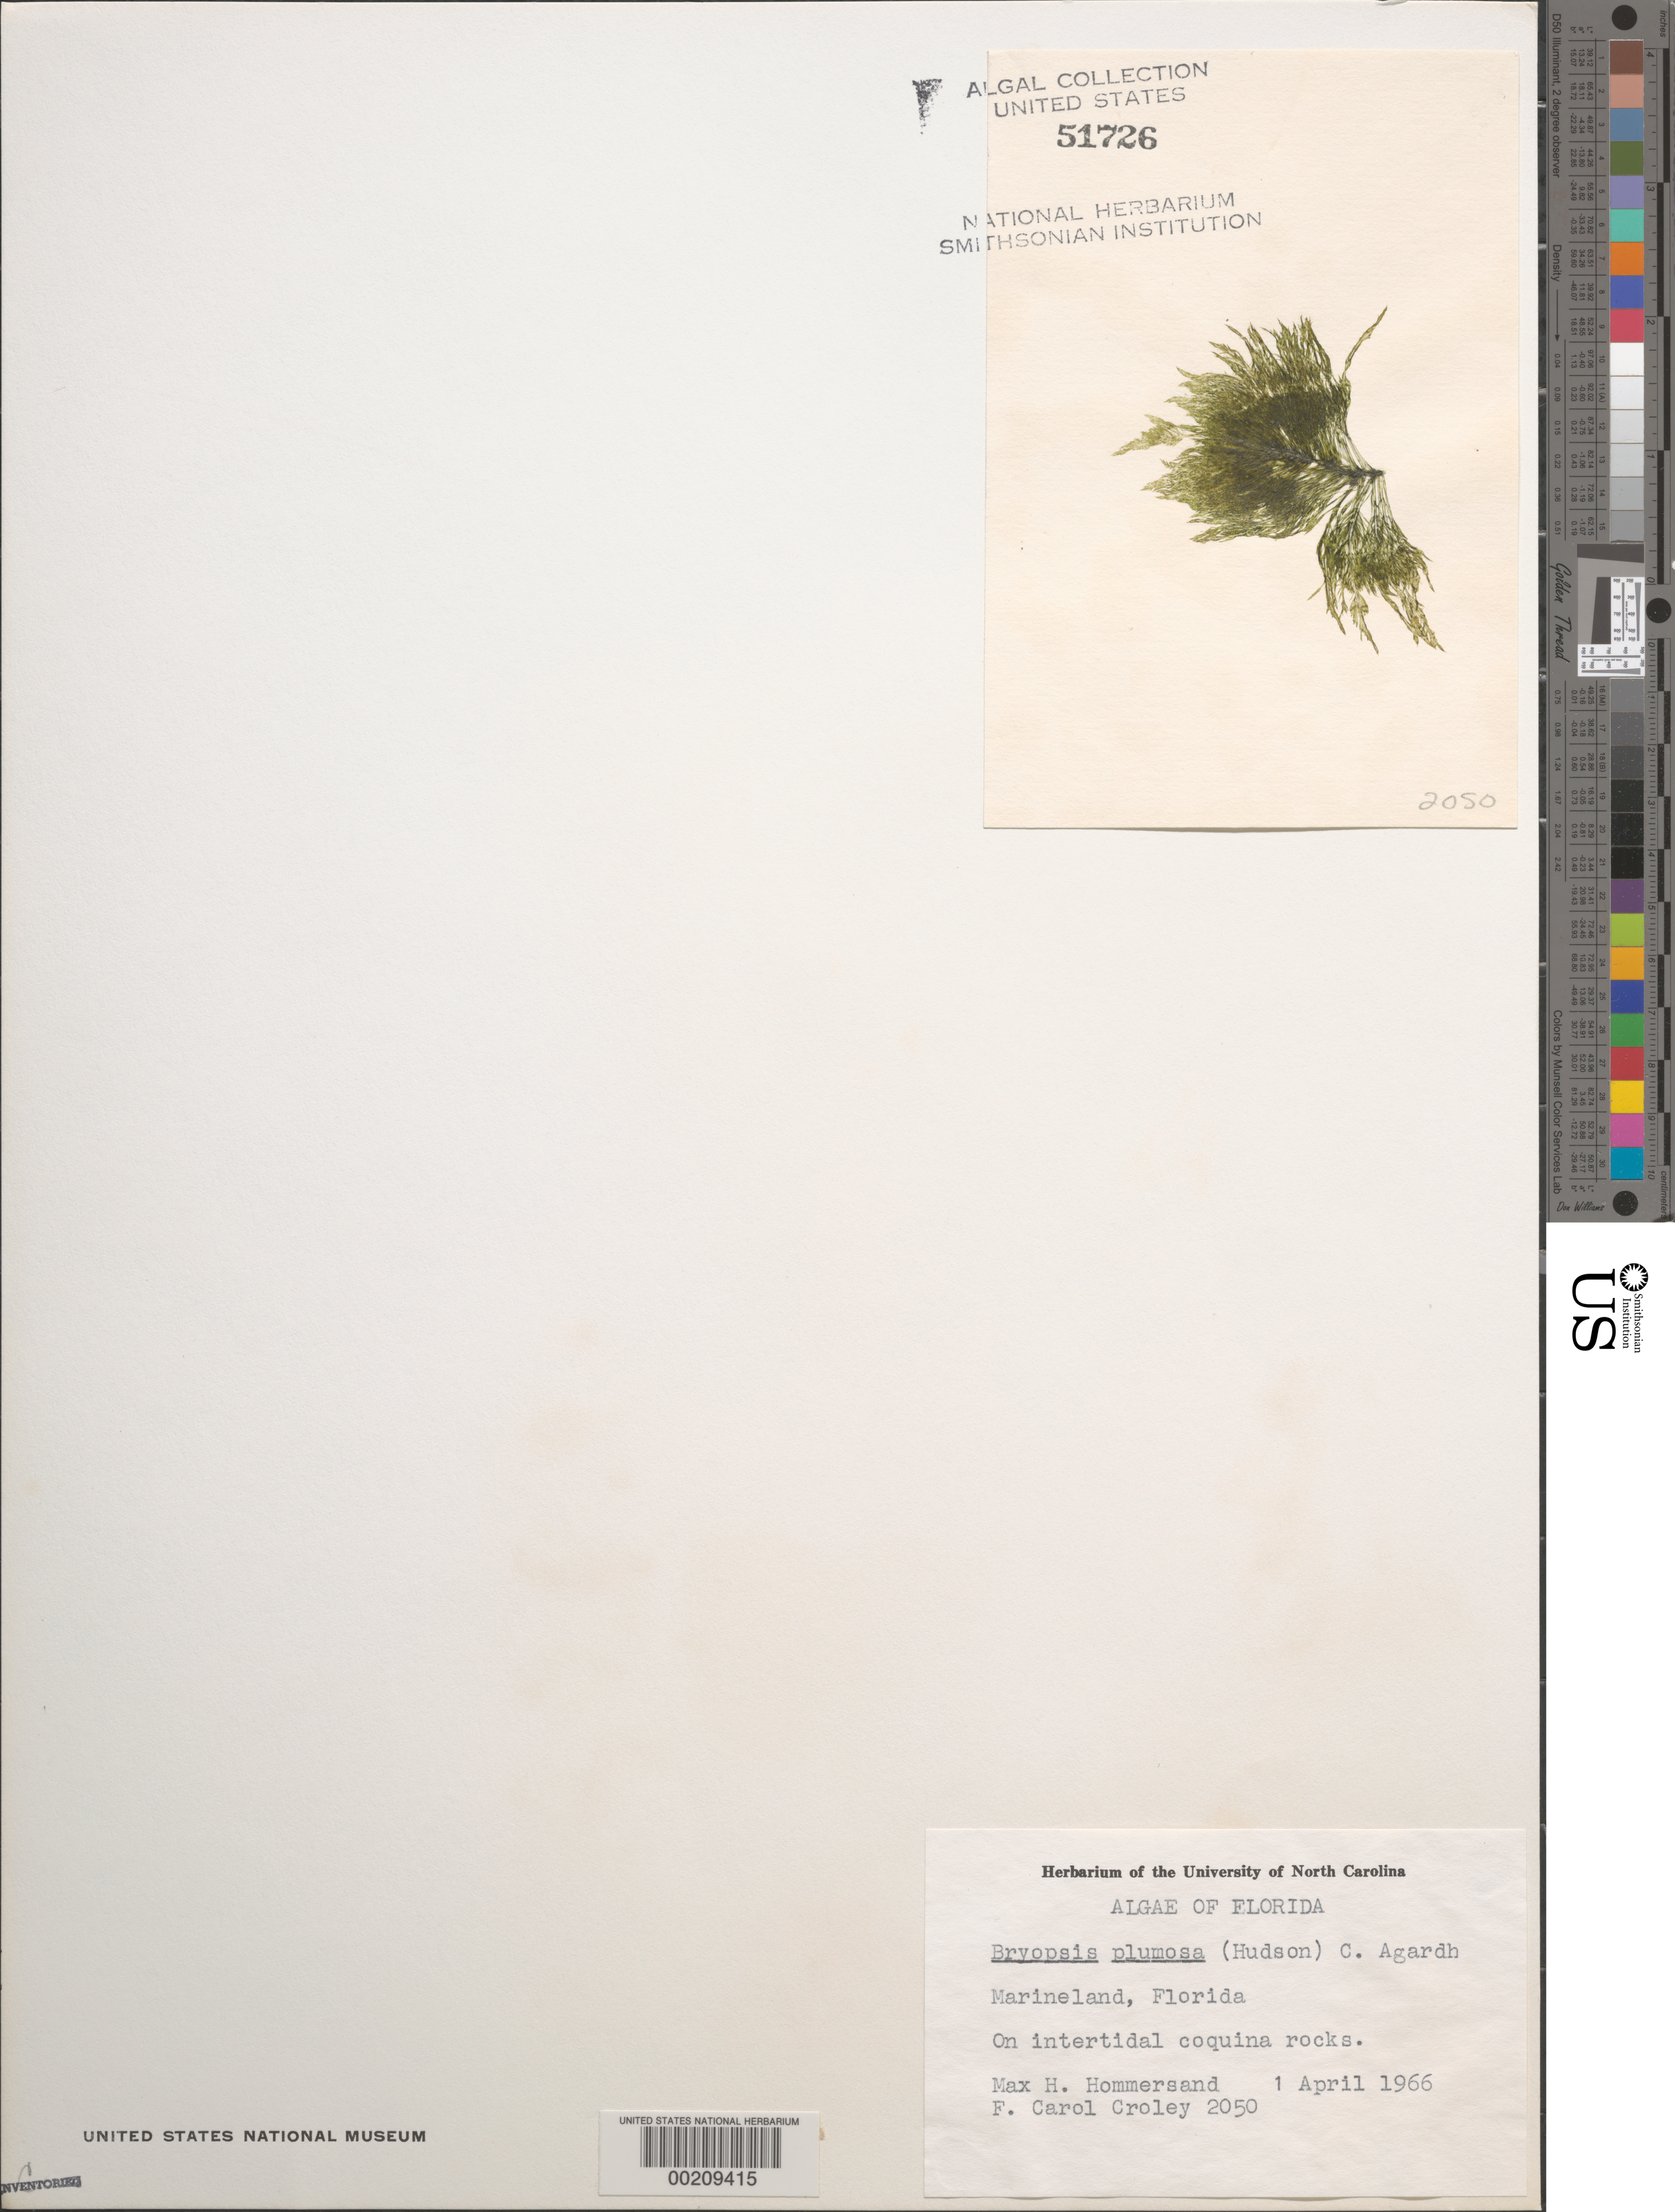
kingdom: Plantae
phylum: Chlorophyta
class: Ulvophyceae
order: Bryopsidales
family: Bryopsidaceae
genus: Bryopsis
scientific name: Bryopsis plumosa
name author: (Huds.) C. Agardh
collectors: M. H. Hommersand & F. C. Croley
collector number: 2050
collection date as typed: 01 Apr 1966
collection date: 1966-04-01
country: United States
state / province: Florida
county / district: Saint Johns County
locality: Marineland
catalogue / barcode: US 51726